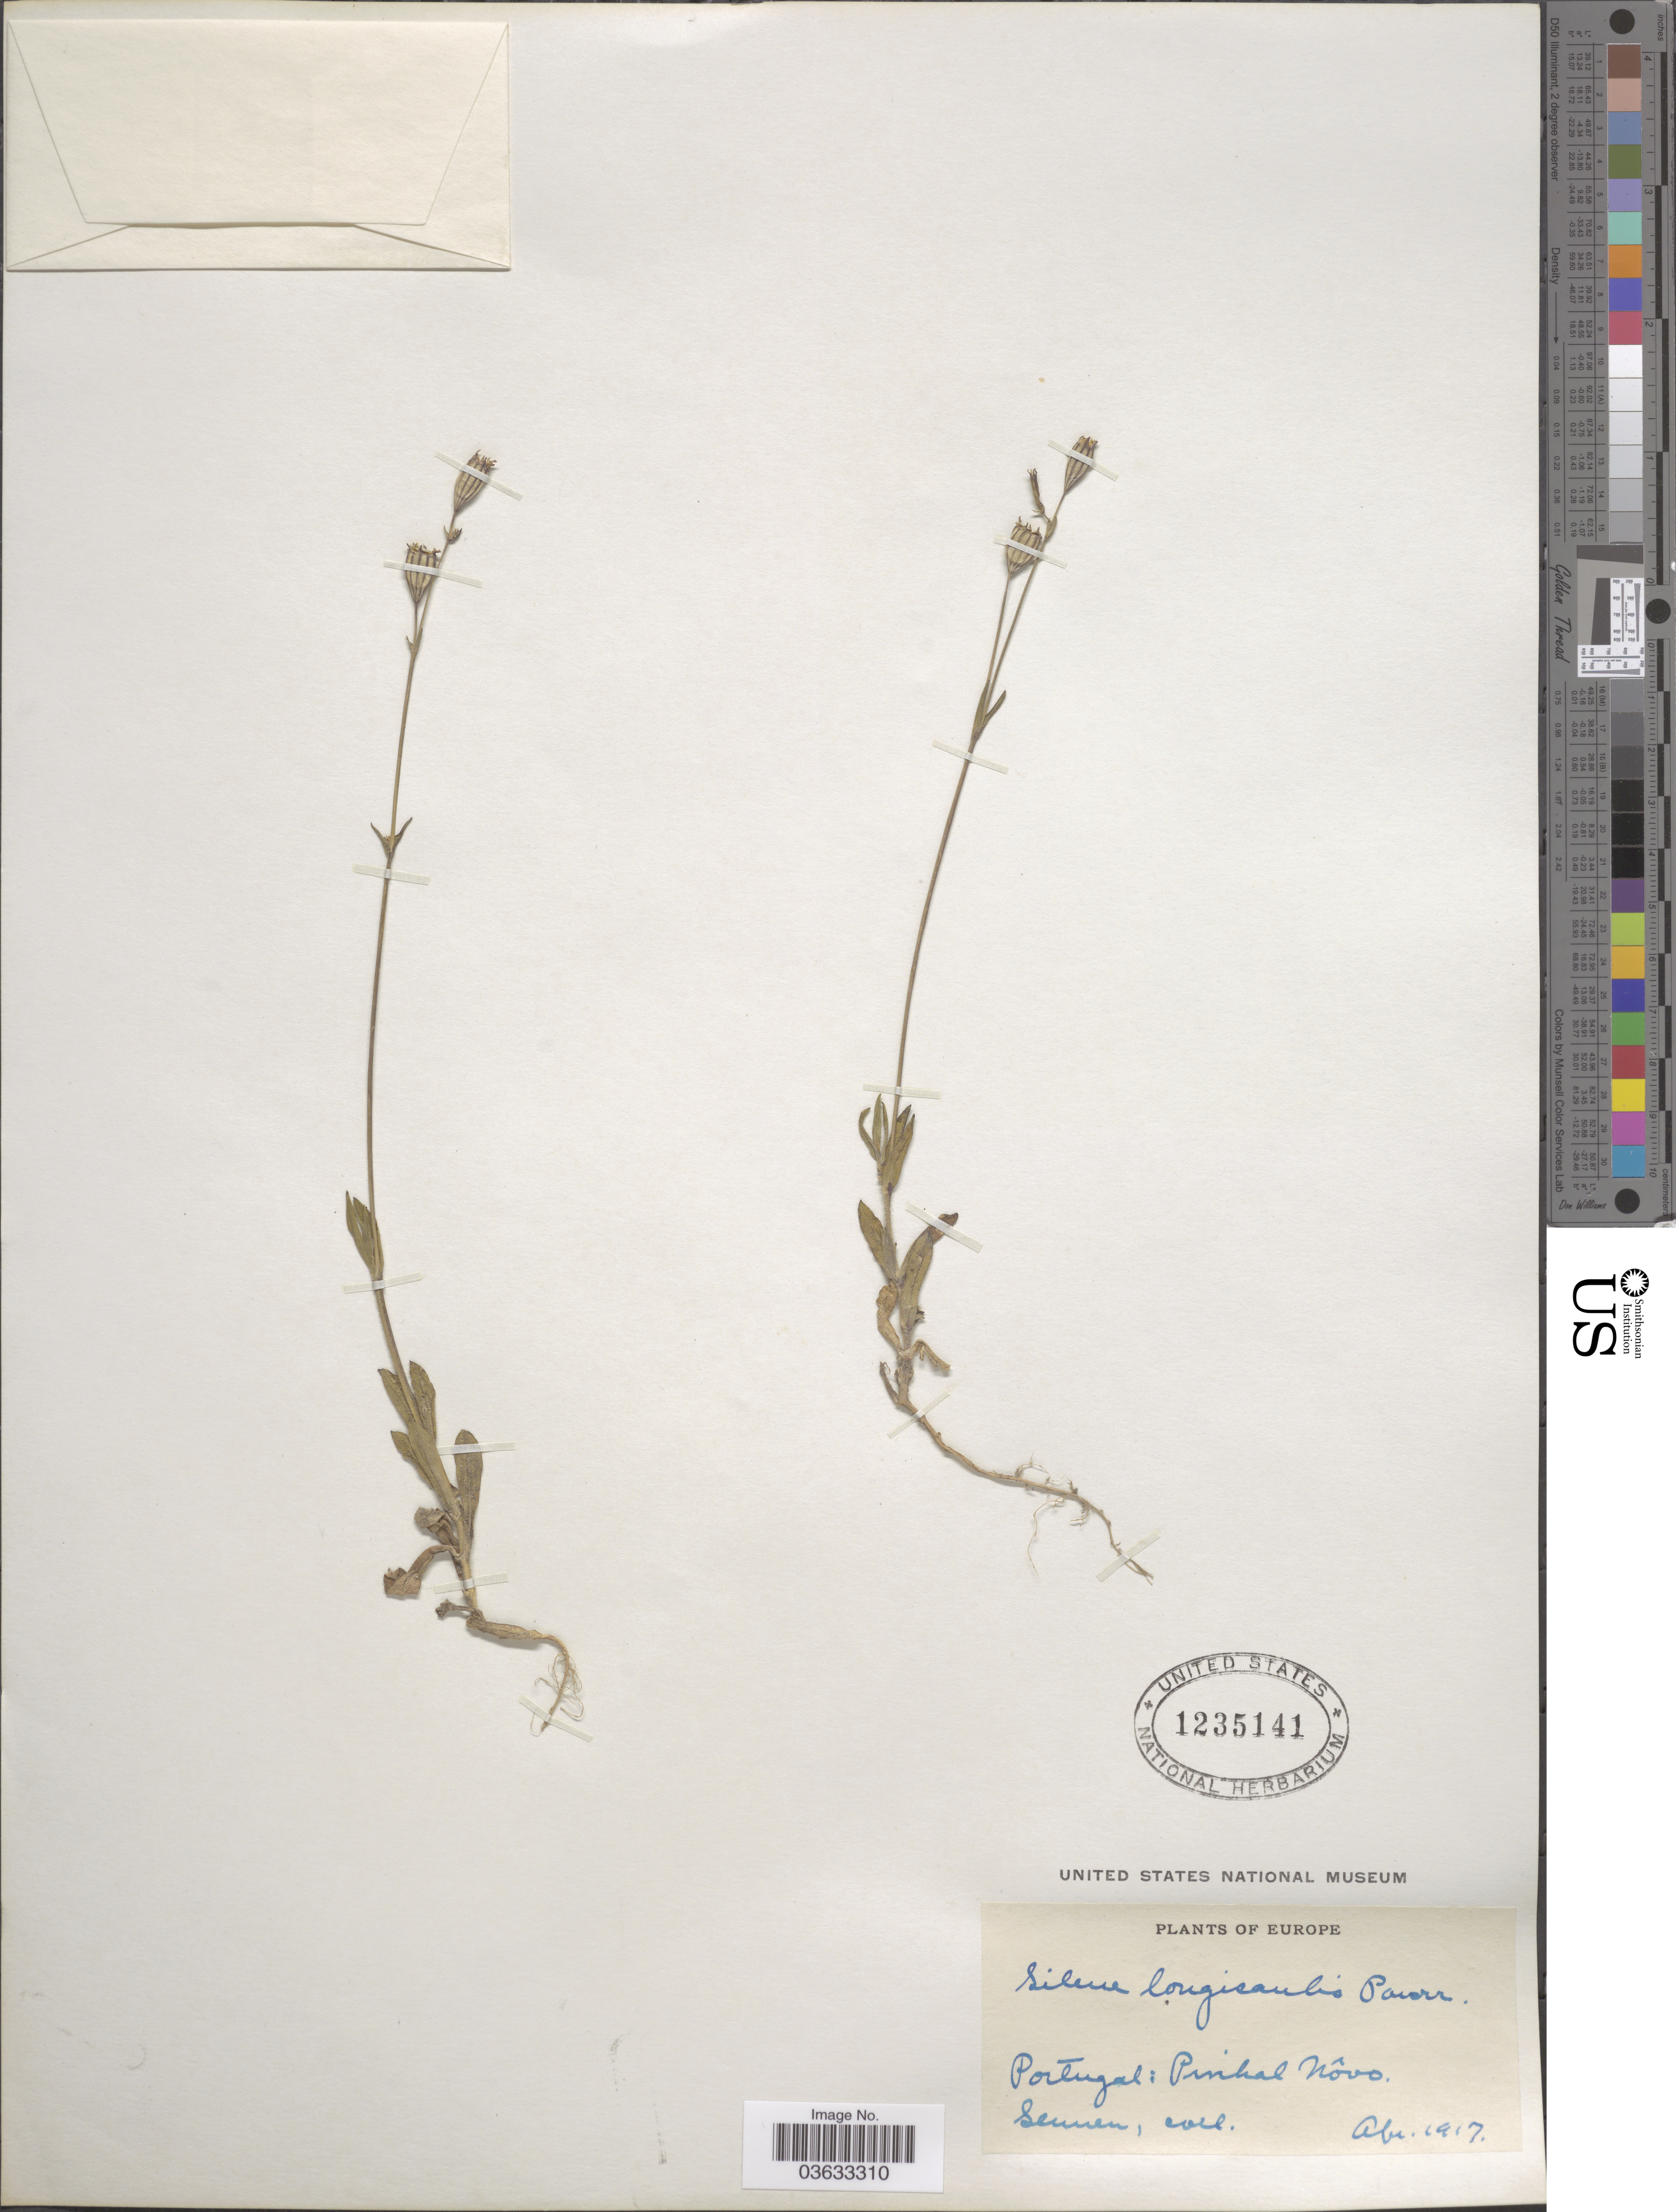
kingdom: Plantae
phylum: Tracheophyta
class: Magnoliopsida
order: Caryophyllales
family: Caryophyllaceae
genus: Silene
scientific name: Silene longicaulis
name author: Pourr. ex Lag.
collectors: E. Sennen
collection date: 1917-04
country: Portugal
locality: Europe. Pinhal Nôvo.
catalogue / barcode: US 1235141